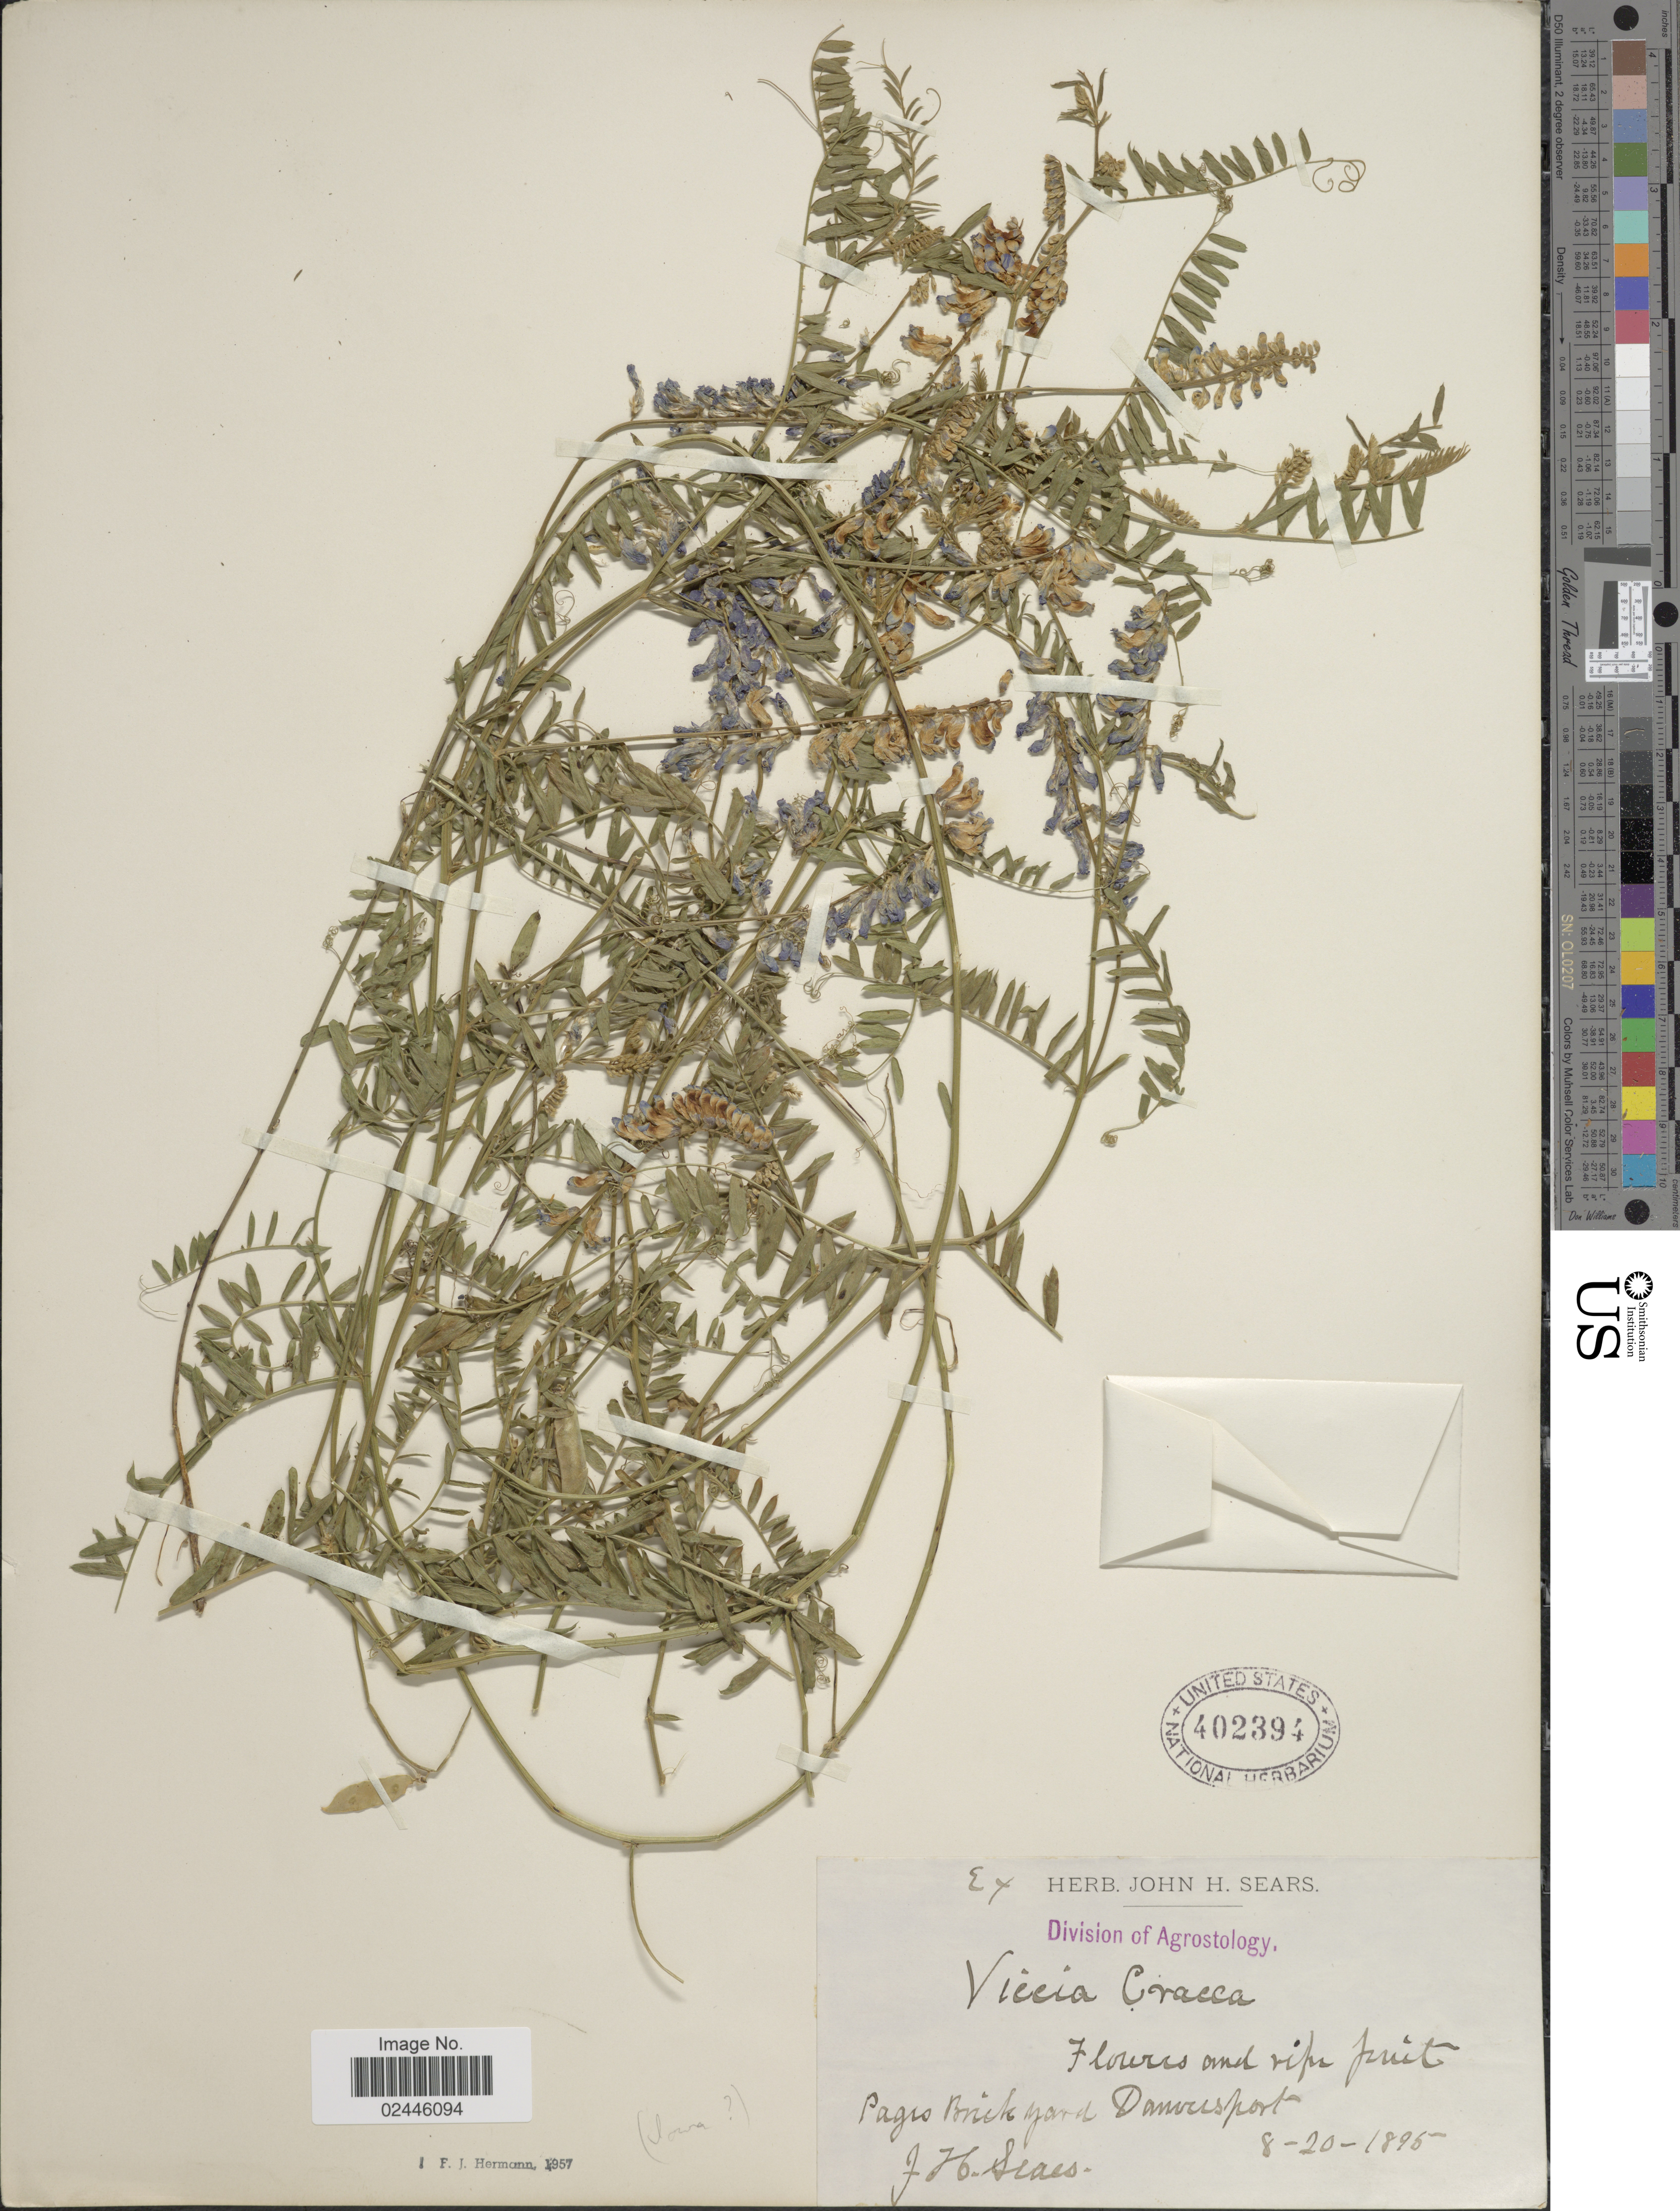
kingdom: Plantae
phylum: Tracheophyta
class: Magnoliopsida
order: Fabales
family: Fabaceae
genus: Vicia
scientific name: Vicia cracca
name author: L.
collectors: J. Sears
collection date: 1895-08-20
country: United States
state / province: Massachusetts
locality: Danversport, Pages Brick yard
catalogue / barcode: US 402394